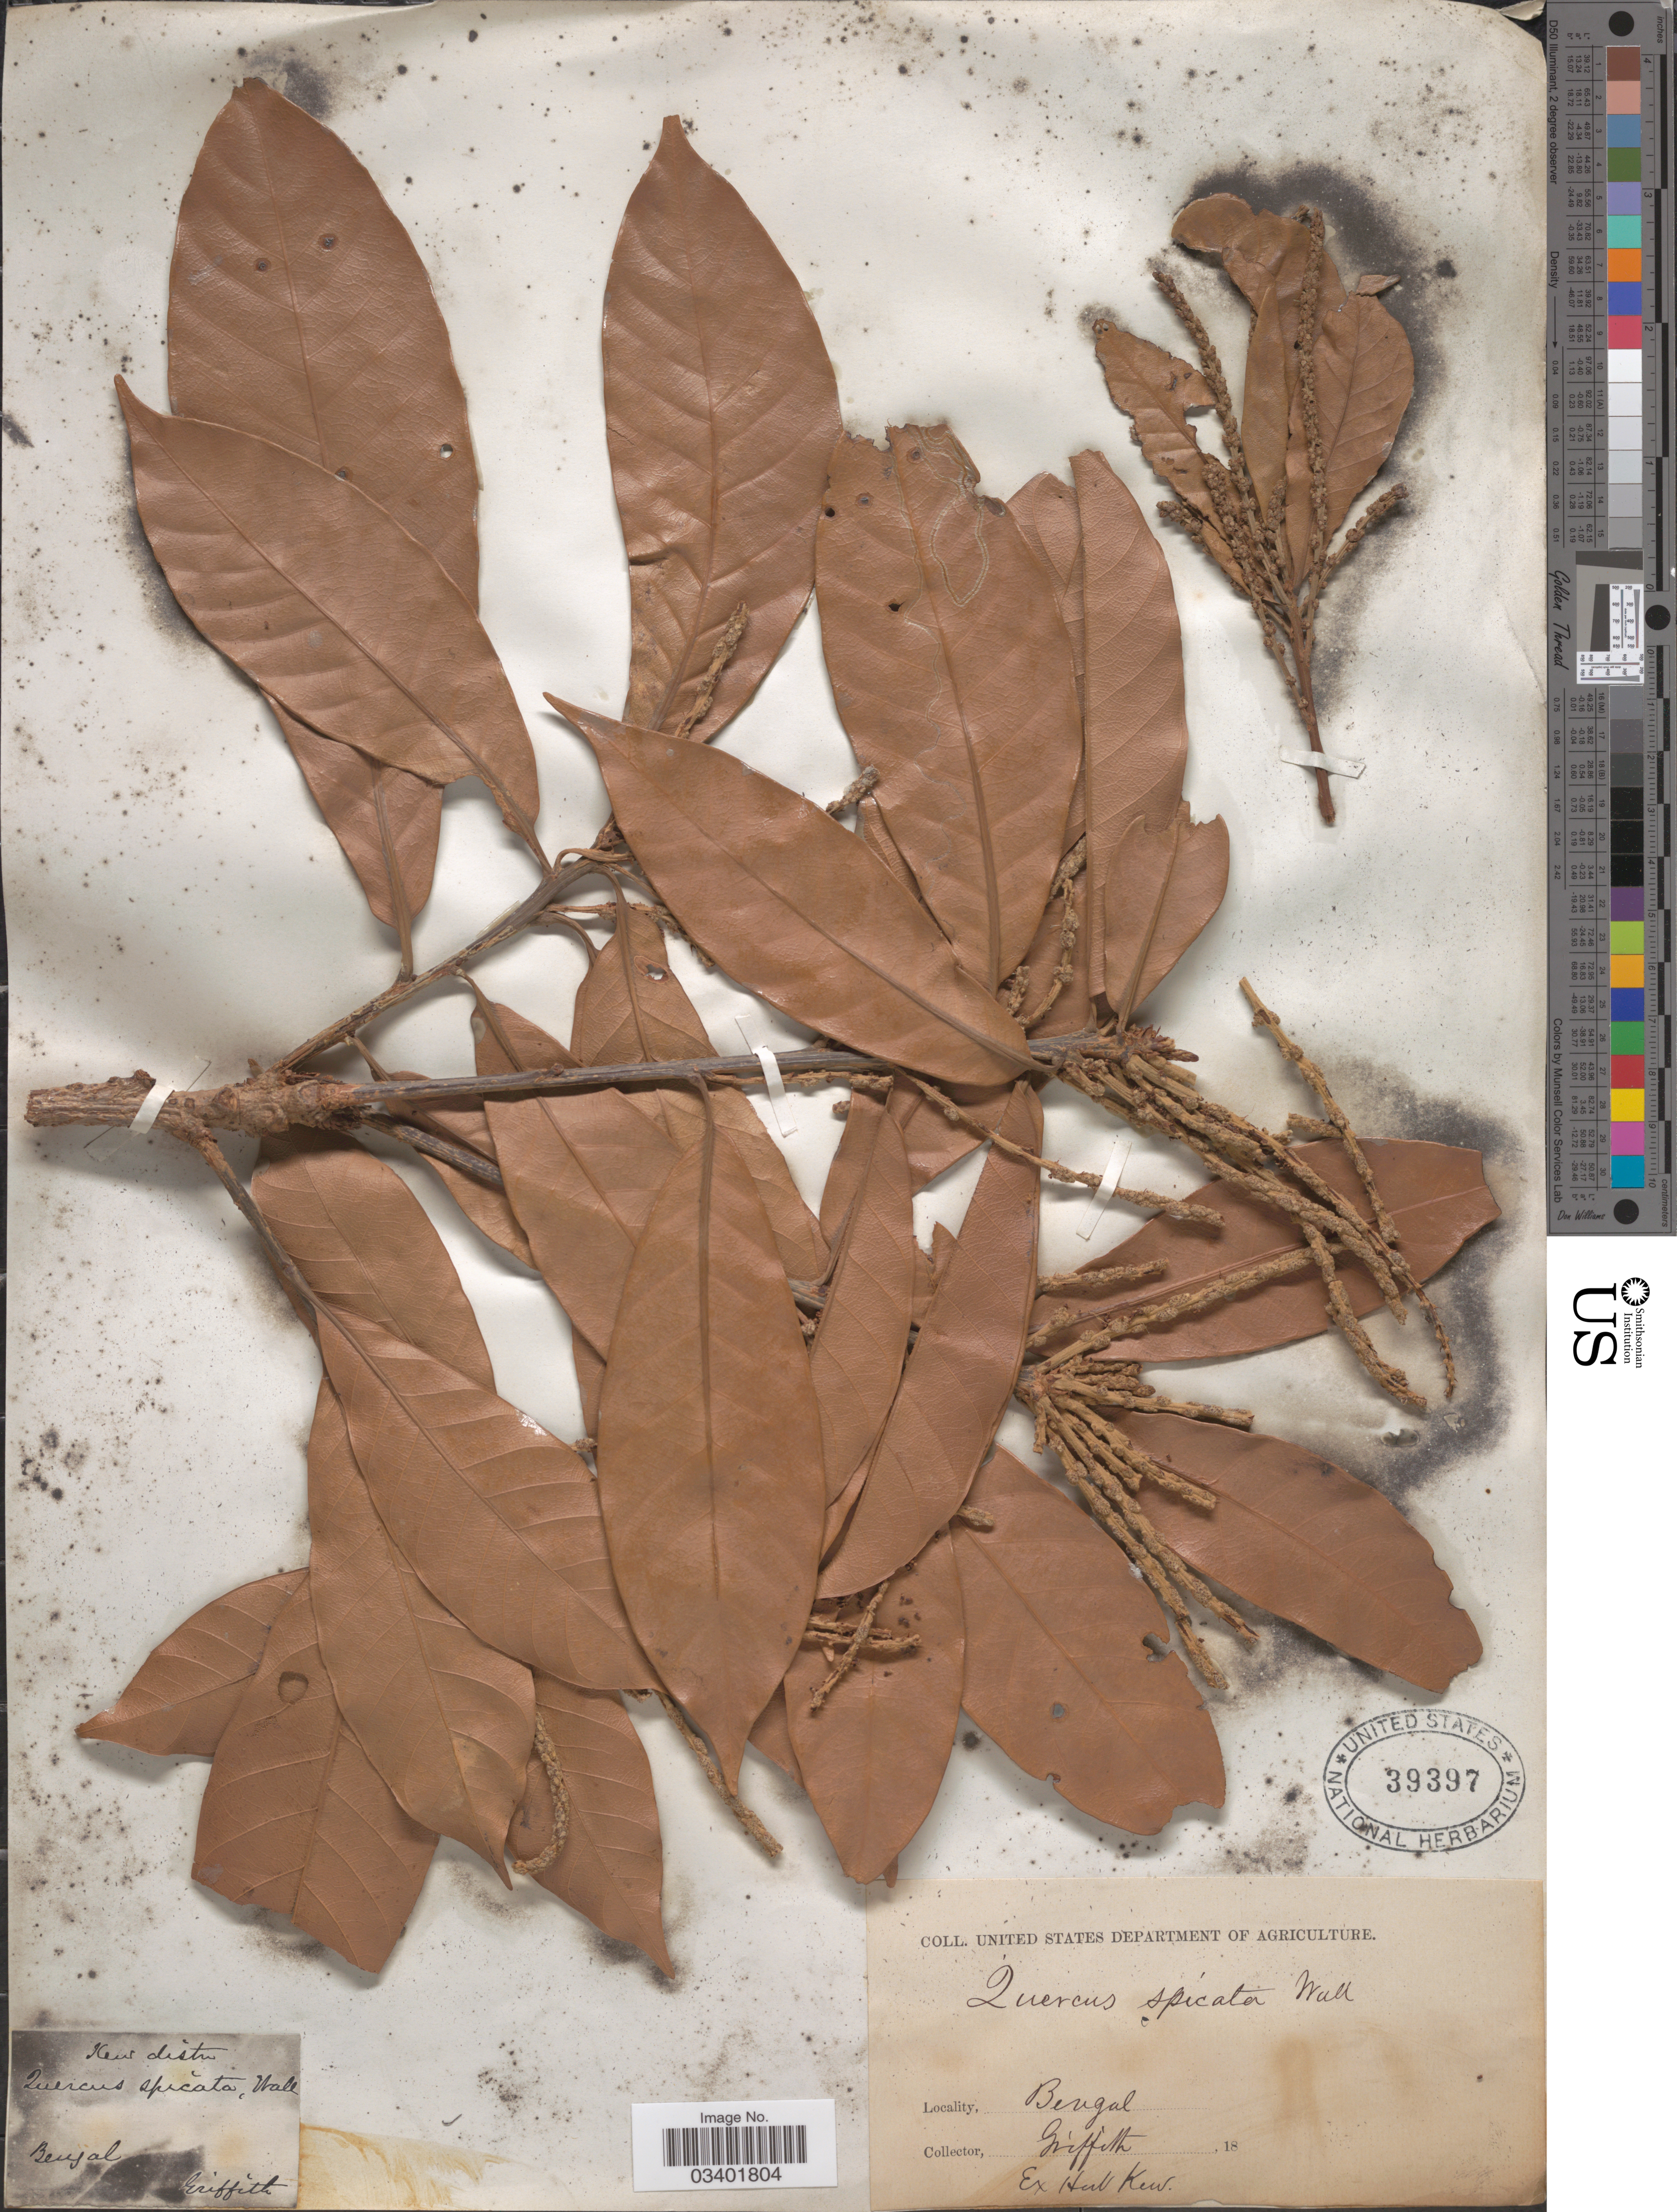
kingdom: Plantae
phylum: Tracheophyta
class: Magnoliopsida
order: Fagales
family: Fagaceae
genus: Lithocarpus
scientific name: Lithocarpus elegans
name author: (Blume) Hatus. ex Soepadmo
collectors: -. Griffith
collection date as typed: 18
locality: Bengal.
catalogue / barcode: US 39397